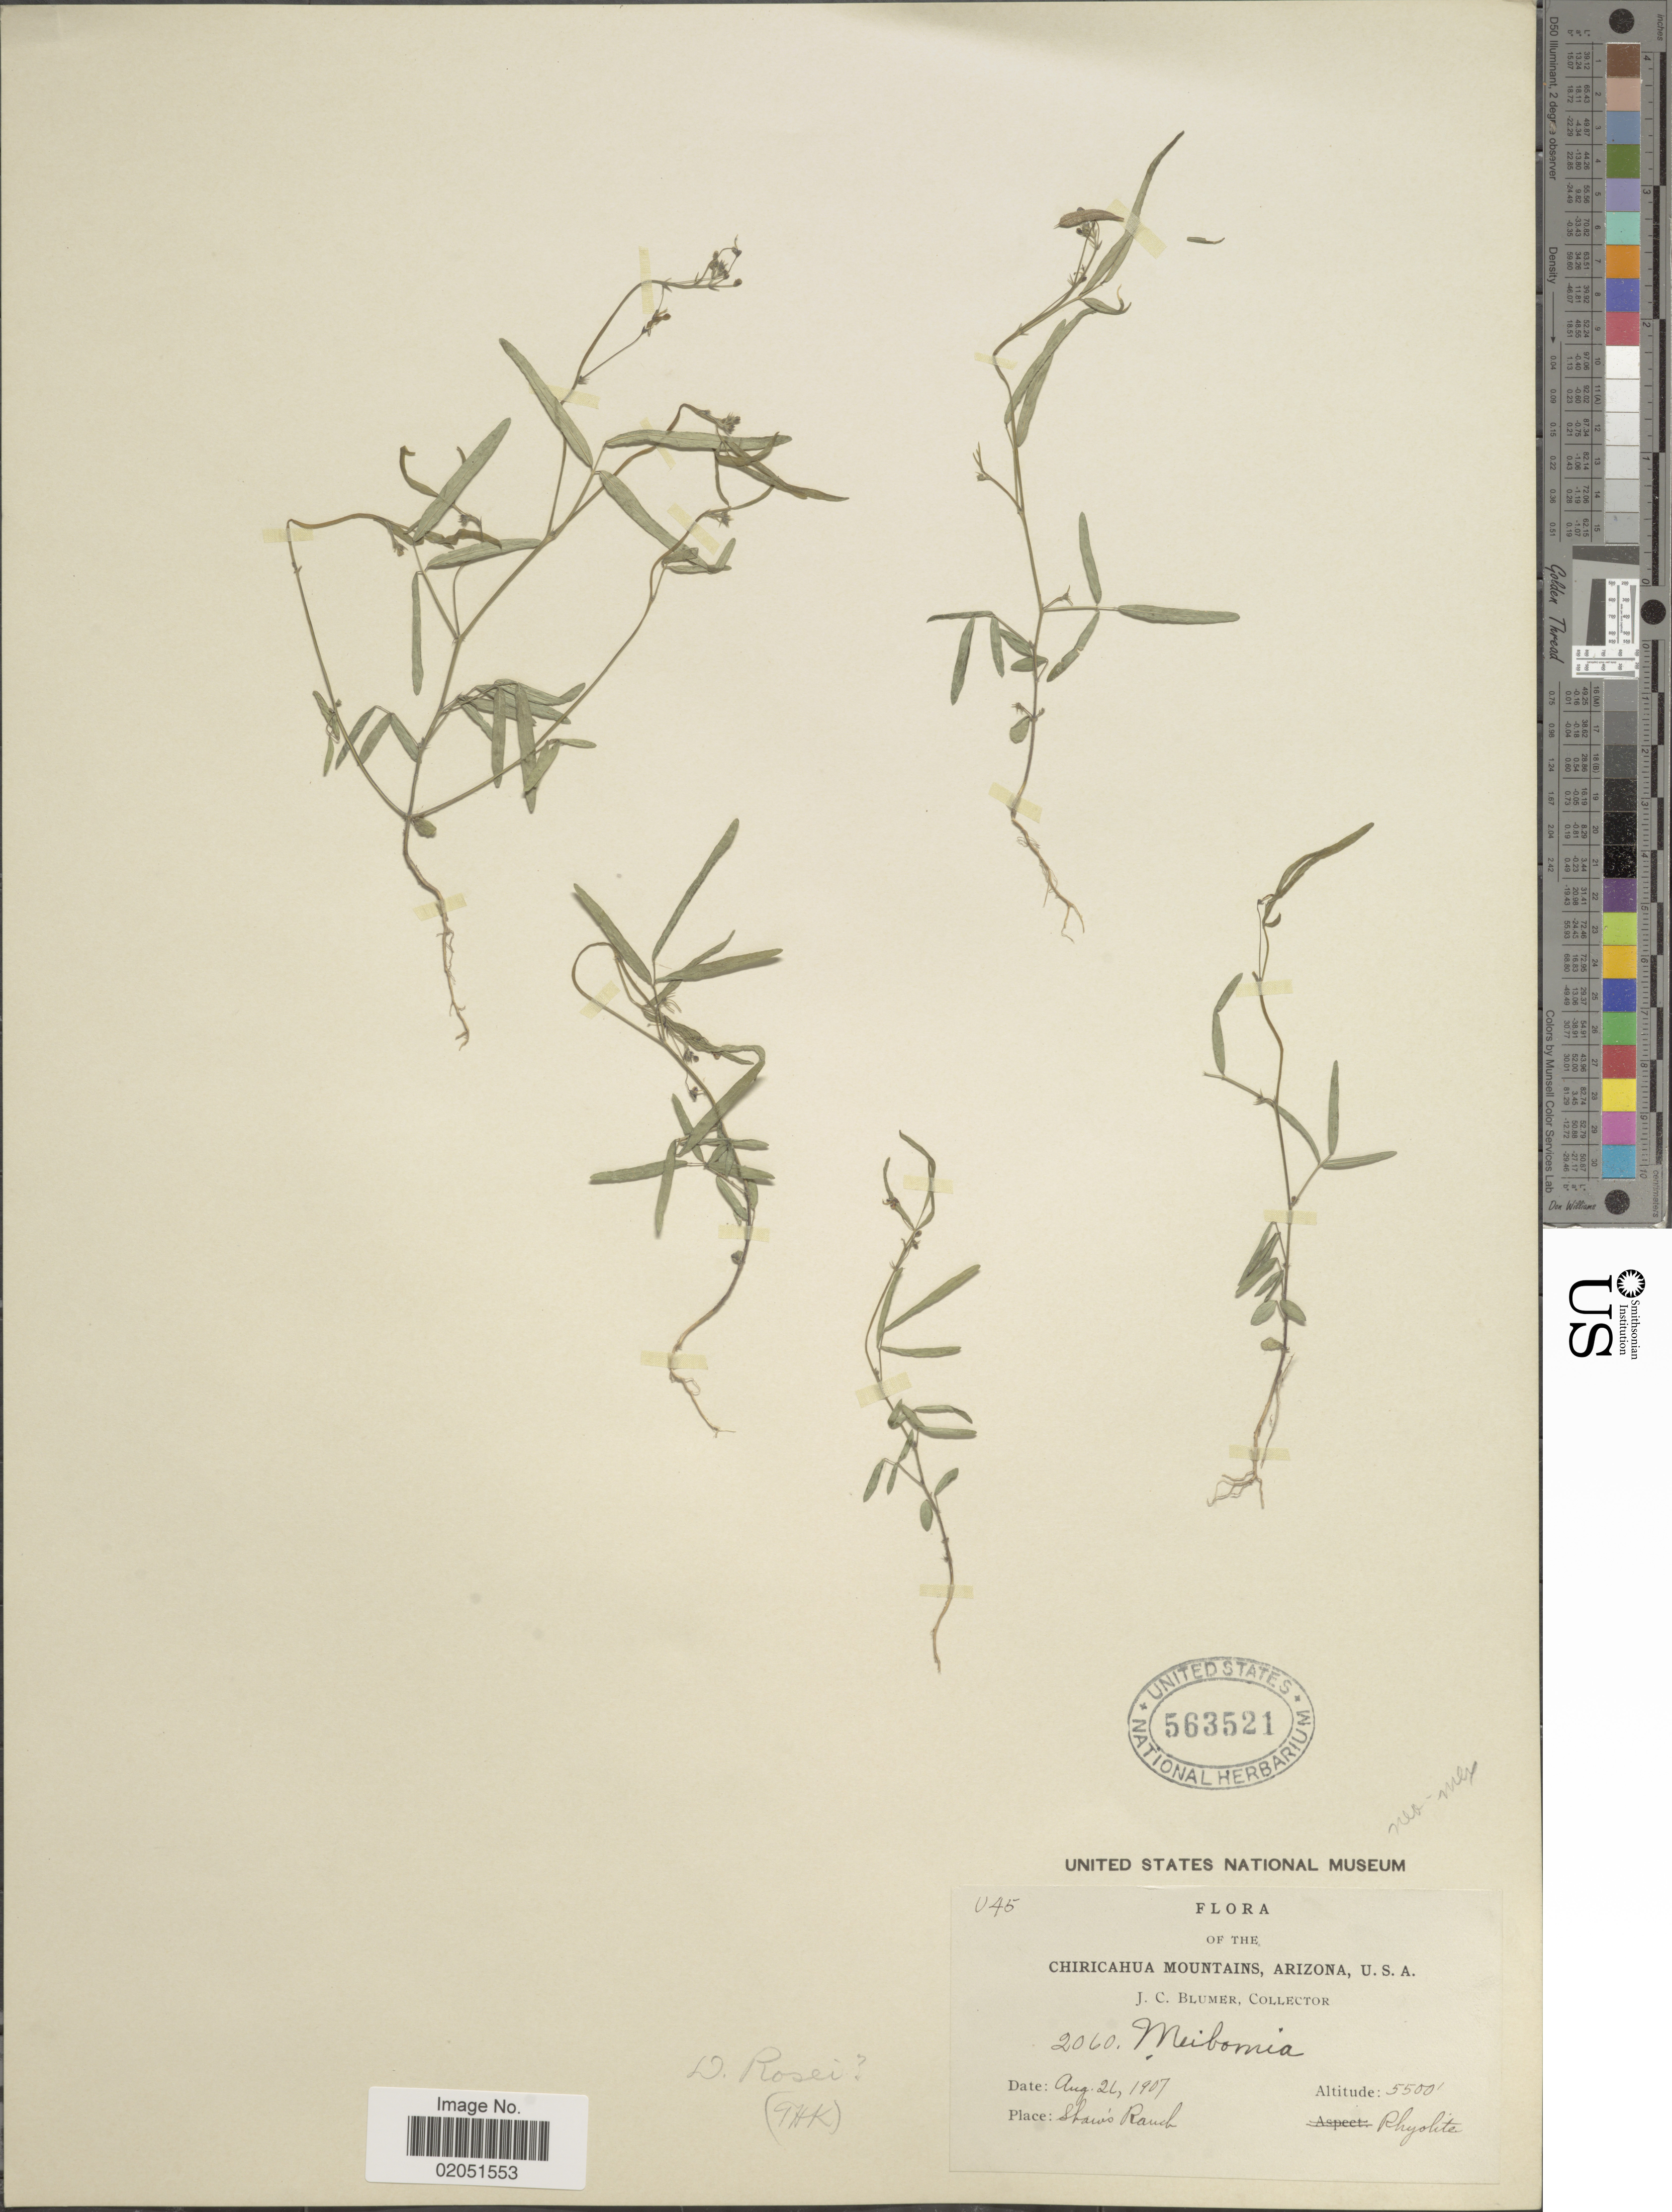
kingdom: Plantae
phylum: Tracheophyta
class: Magnoliopsida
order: Fabales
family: Fabaceae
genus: Desmodium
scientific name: Desmodium rosei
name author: B.G. Schub.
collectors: J. C. Blumer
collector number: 2060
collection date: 1907-08-26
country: United States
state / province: Arizona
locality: Chiricahua Mountains, Shaw's Ranch.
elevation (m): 1676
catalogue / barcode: US 563521